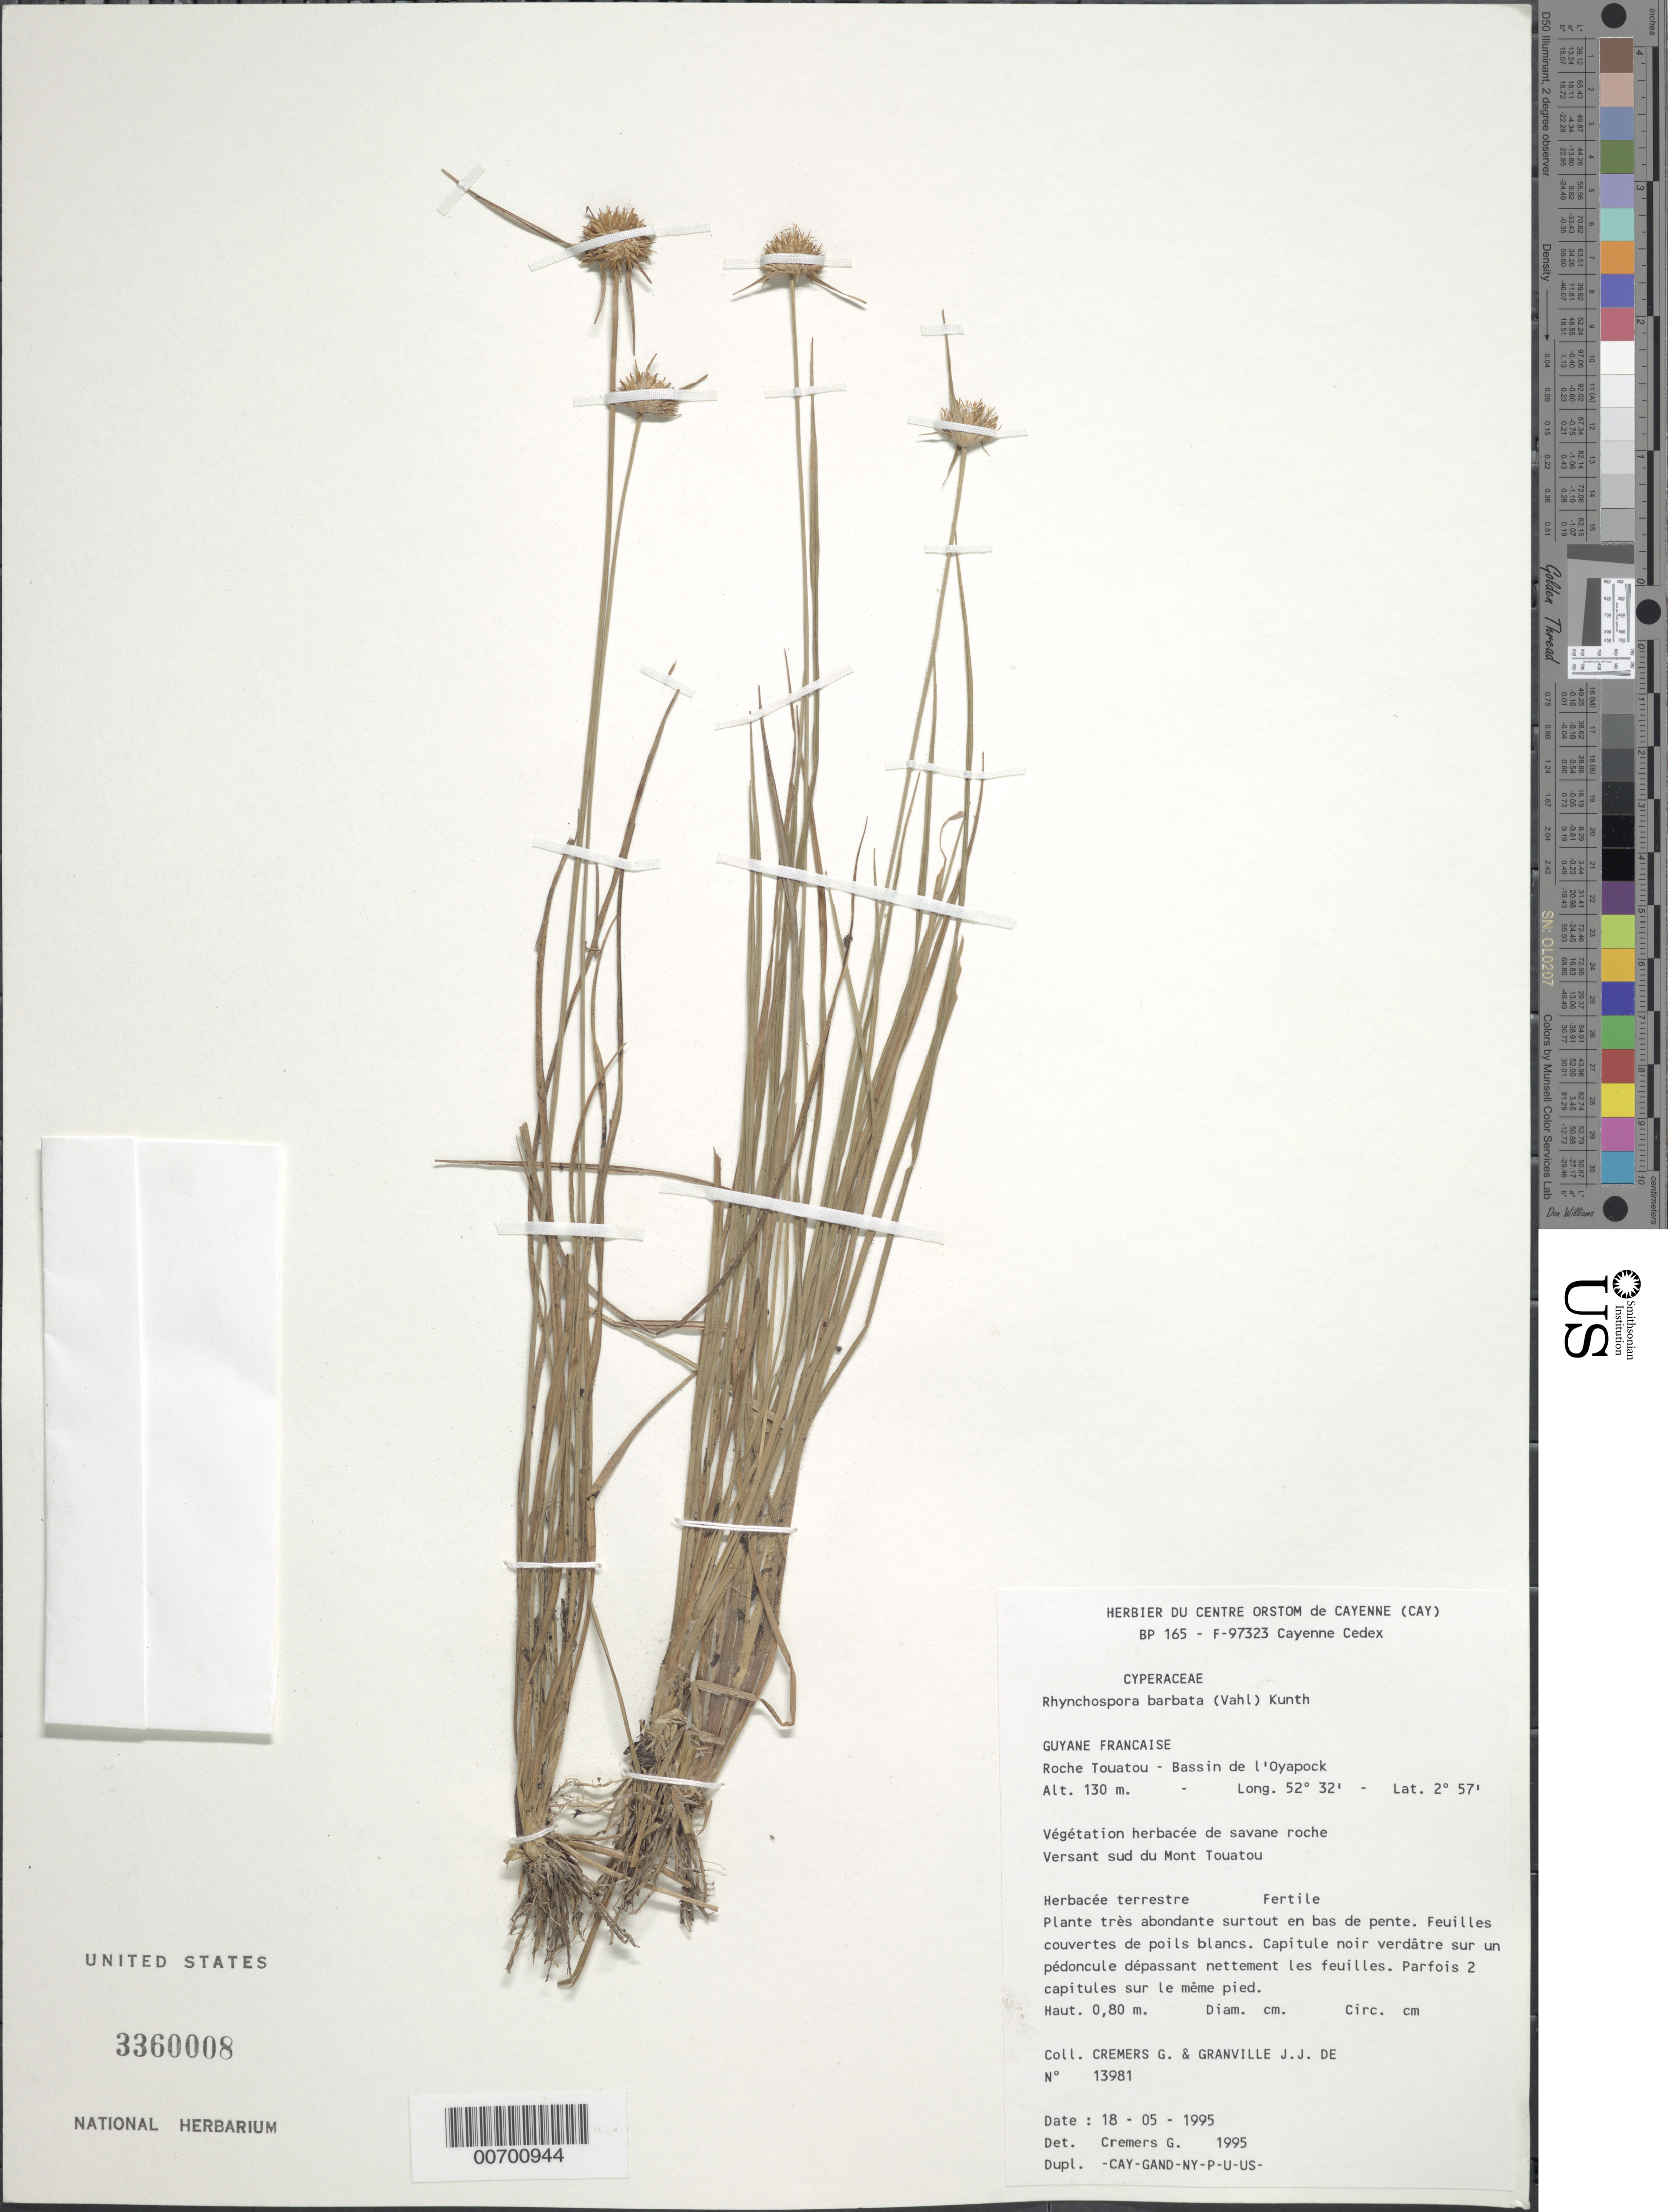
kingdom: Plantae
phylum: Tracheophyta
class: Liliopsida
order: Poales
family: Cyperaceae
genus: Rhynchospora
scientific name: Rhynchospora barbata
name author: (Vahl) Kunth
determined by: Alves, K.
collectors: G. Cremers & J.-J. de Granville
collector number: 13981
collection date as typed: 18-May-95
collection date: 1995-05-18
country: French Guiana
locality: Roche Touatou, Bassin de l'Oyapock, versant sud du Mont Touatou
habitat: Vegetation herbacée de savane roche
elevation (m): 130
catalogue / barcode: US 3360008